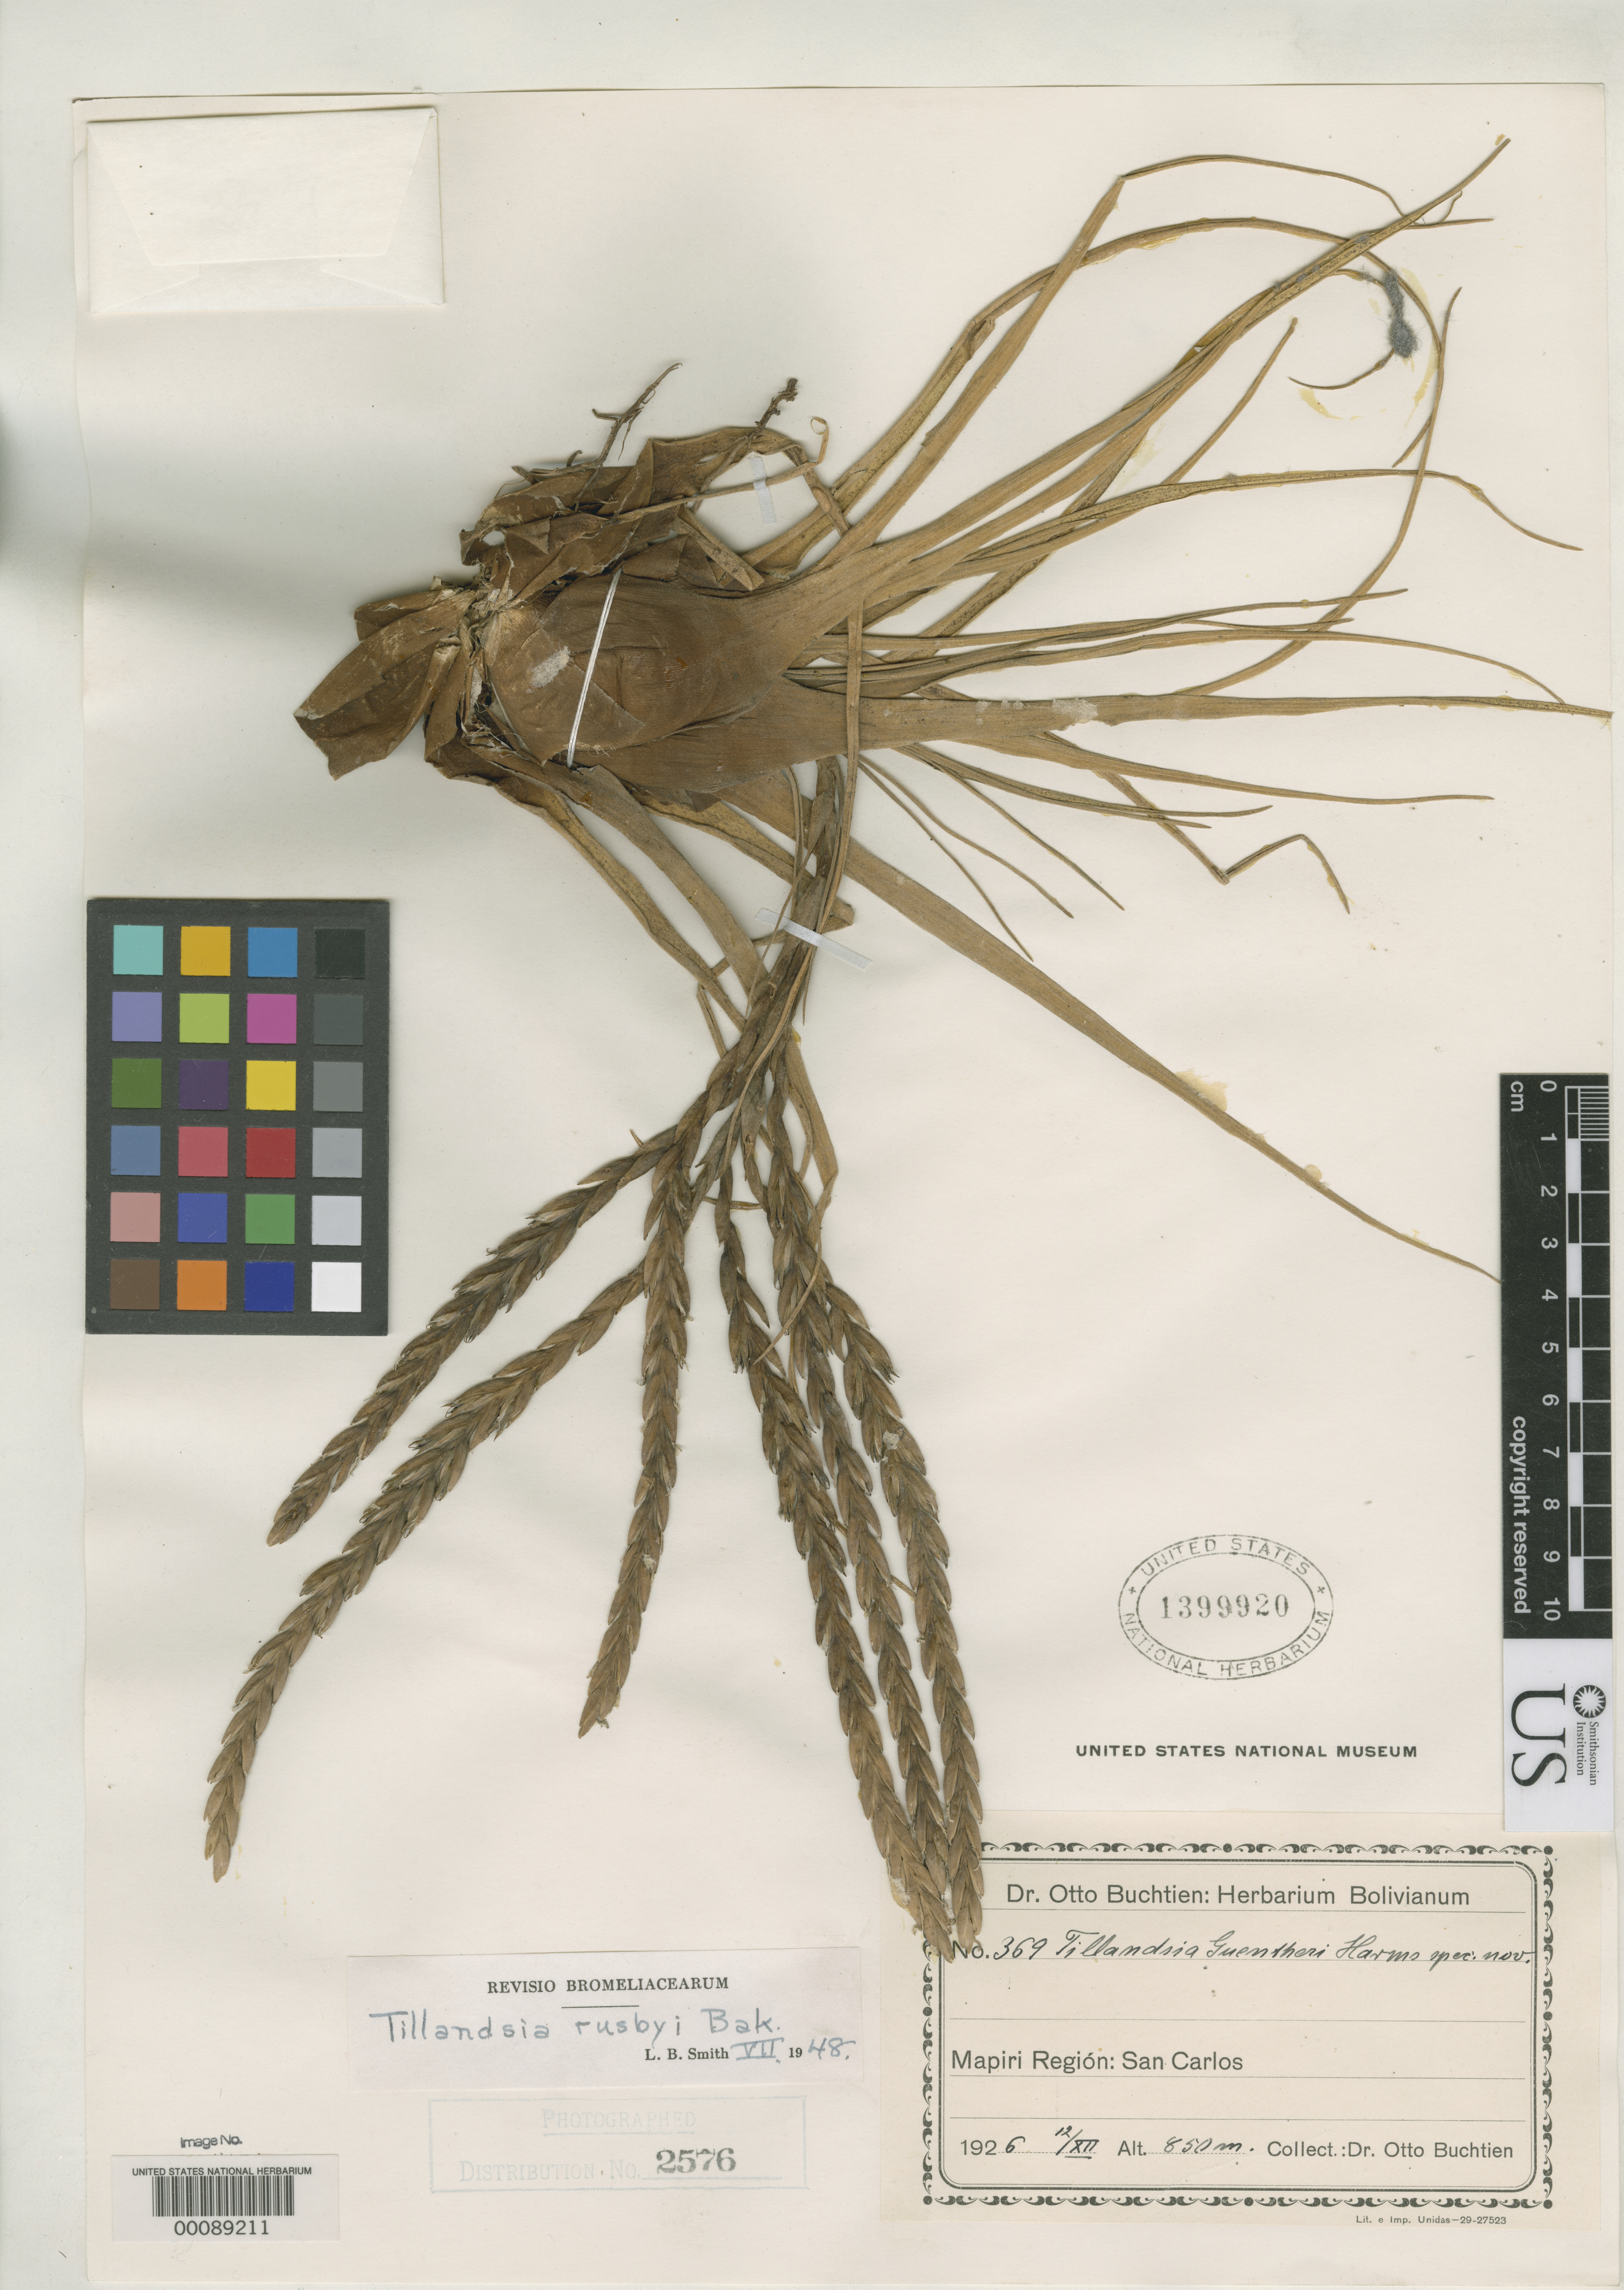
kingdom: Plantae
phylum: Tracheophyta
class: Liliopsida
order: Poales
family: Bromeliaceae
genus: Tillandsia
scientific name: Tillandsia guentheri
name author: Harms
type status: Syntype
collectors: O. Buchtien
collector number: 369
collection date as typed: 12 Dec 1926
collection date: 1926-12-12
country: Bolivia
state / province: La Paz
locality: "Mapiri region, San Carlos".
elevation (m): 850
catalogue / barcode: US 1399920